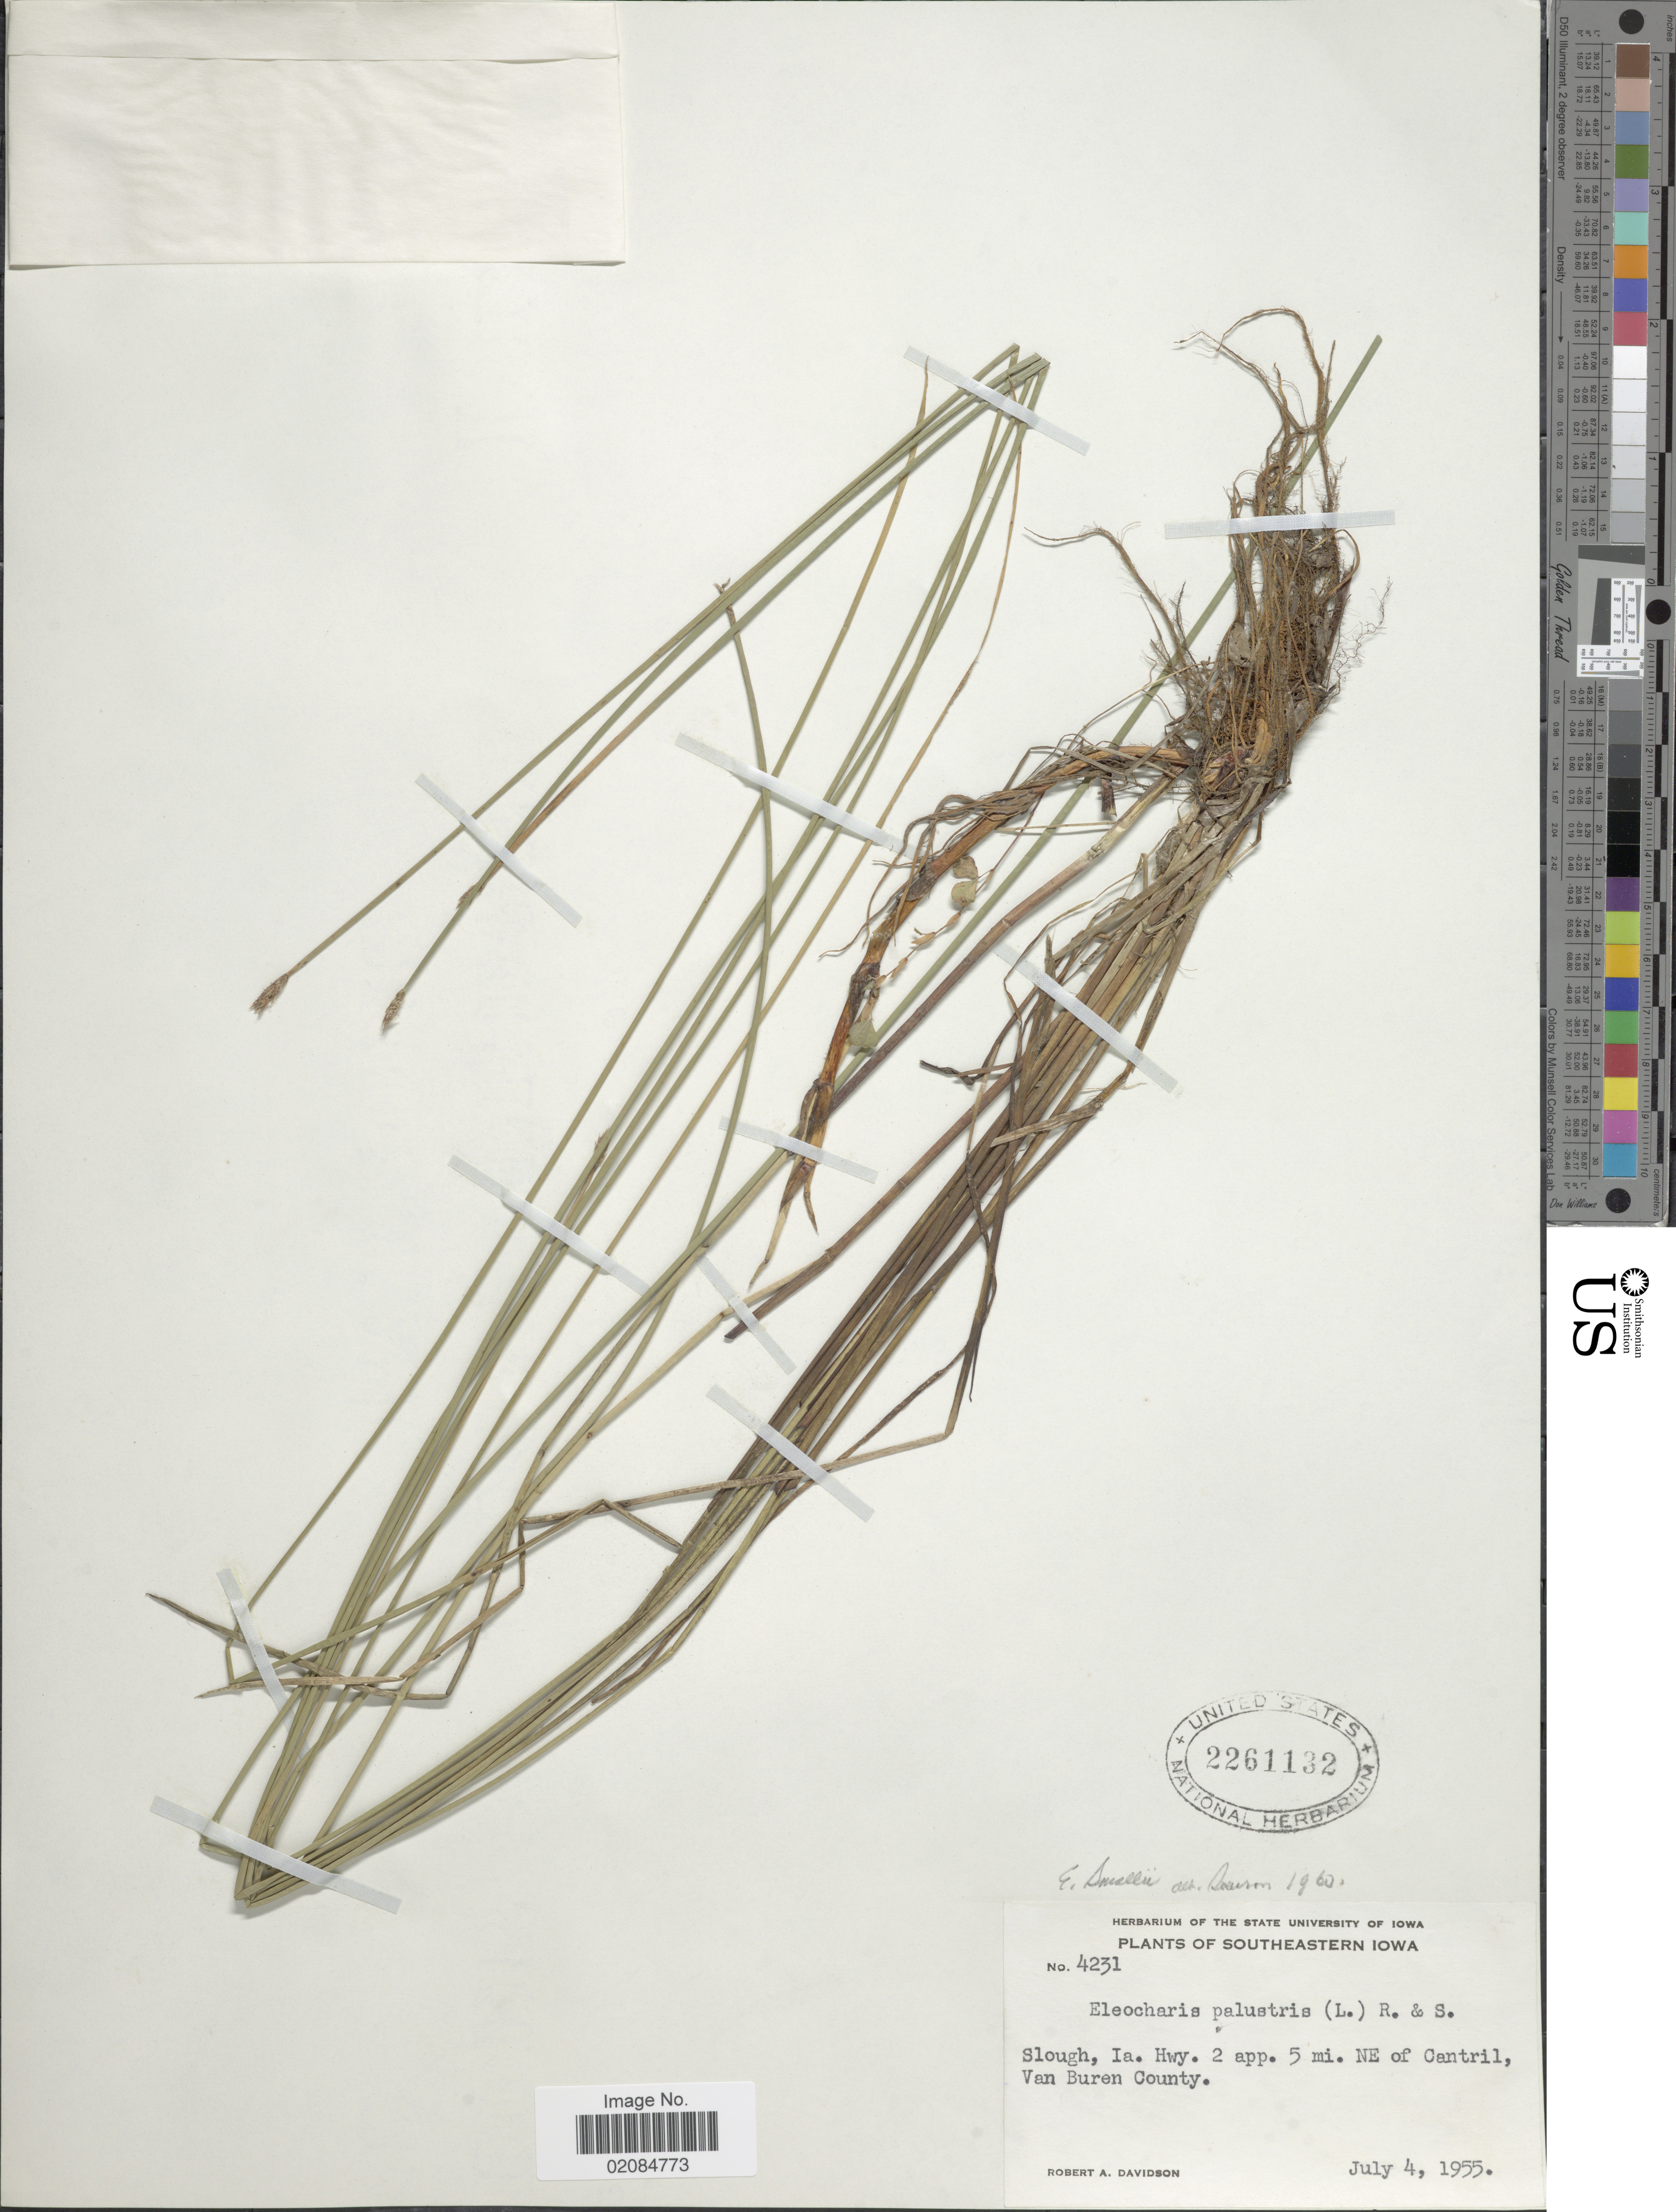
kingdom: Plantae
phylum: Tracheophyta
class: Liliopsida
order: Poales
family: Cyperaceae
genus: Eleocharis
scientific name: Eleocharis palustris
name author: (L.) Roem. & Schult.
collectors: R. A. Davidson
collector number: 4231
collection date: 1955-07-04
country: United States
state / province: Iowa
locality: Southeastern Iowa. Slough, Ia. Hwy. 2 app. 5 mi. NE of Cantrill, Van Buren County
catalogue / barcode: US 2261132